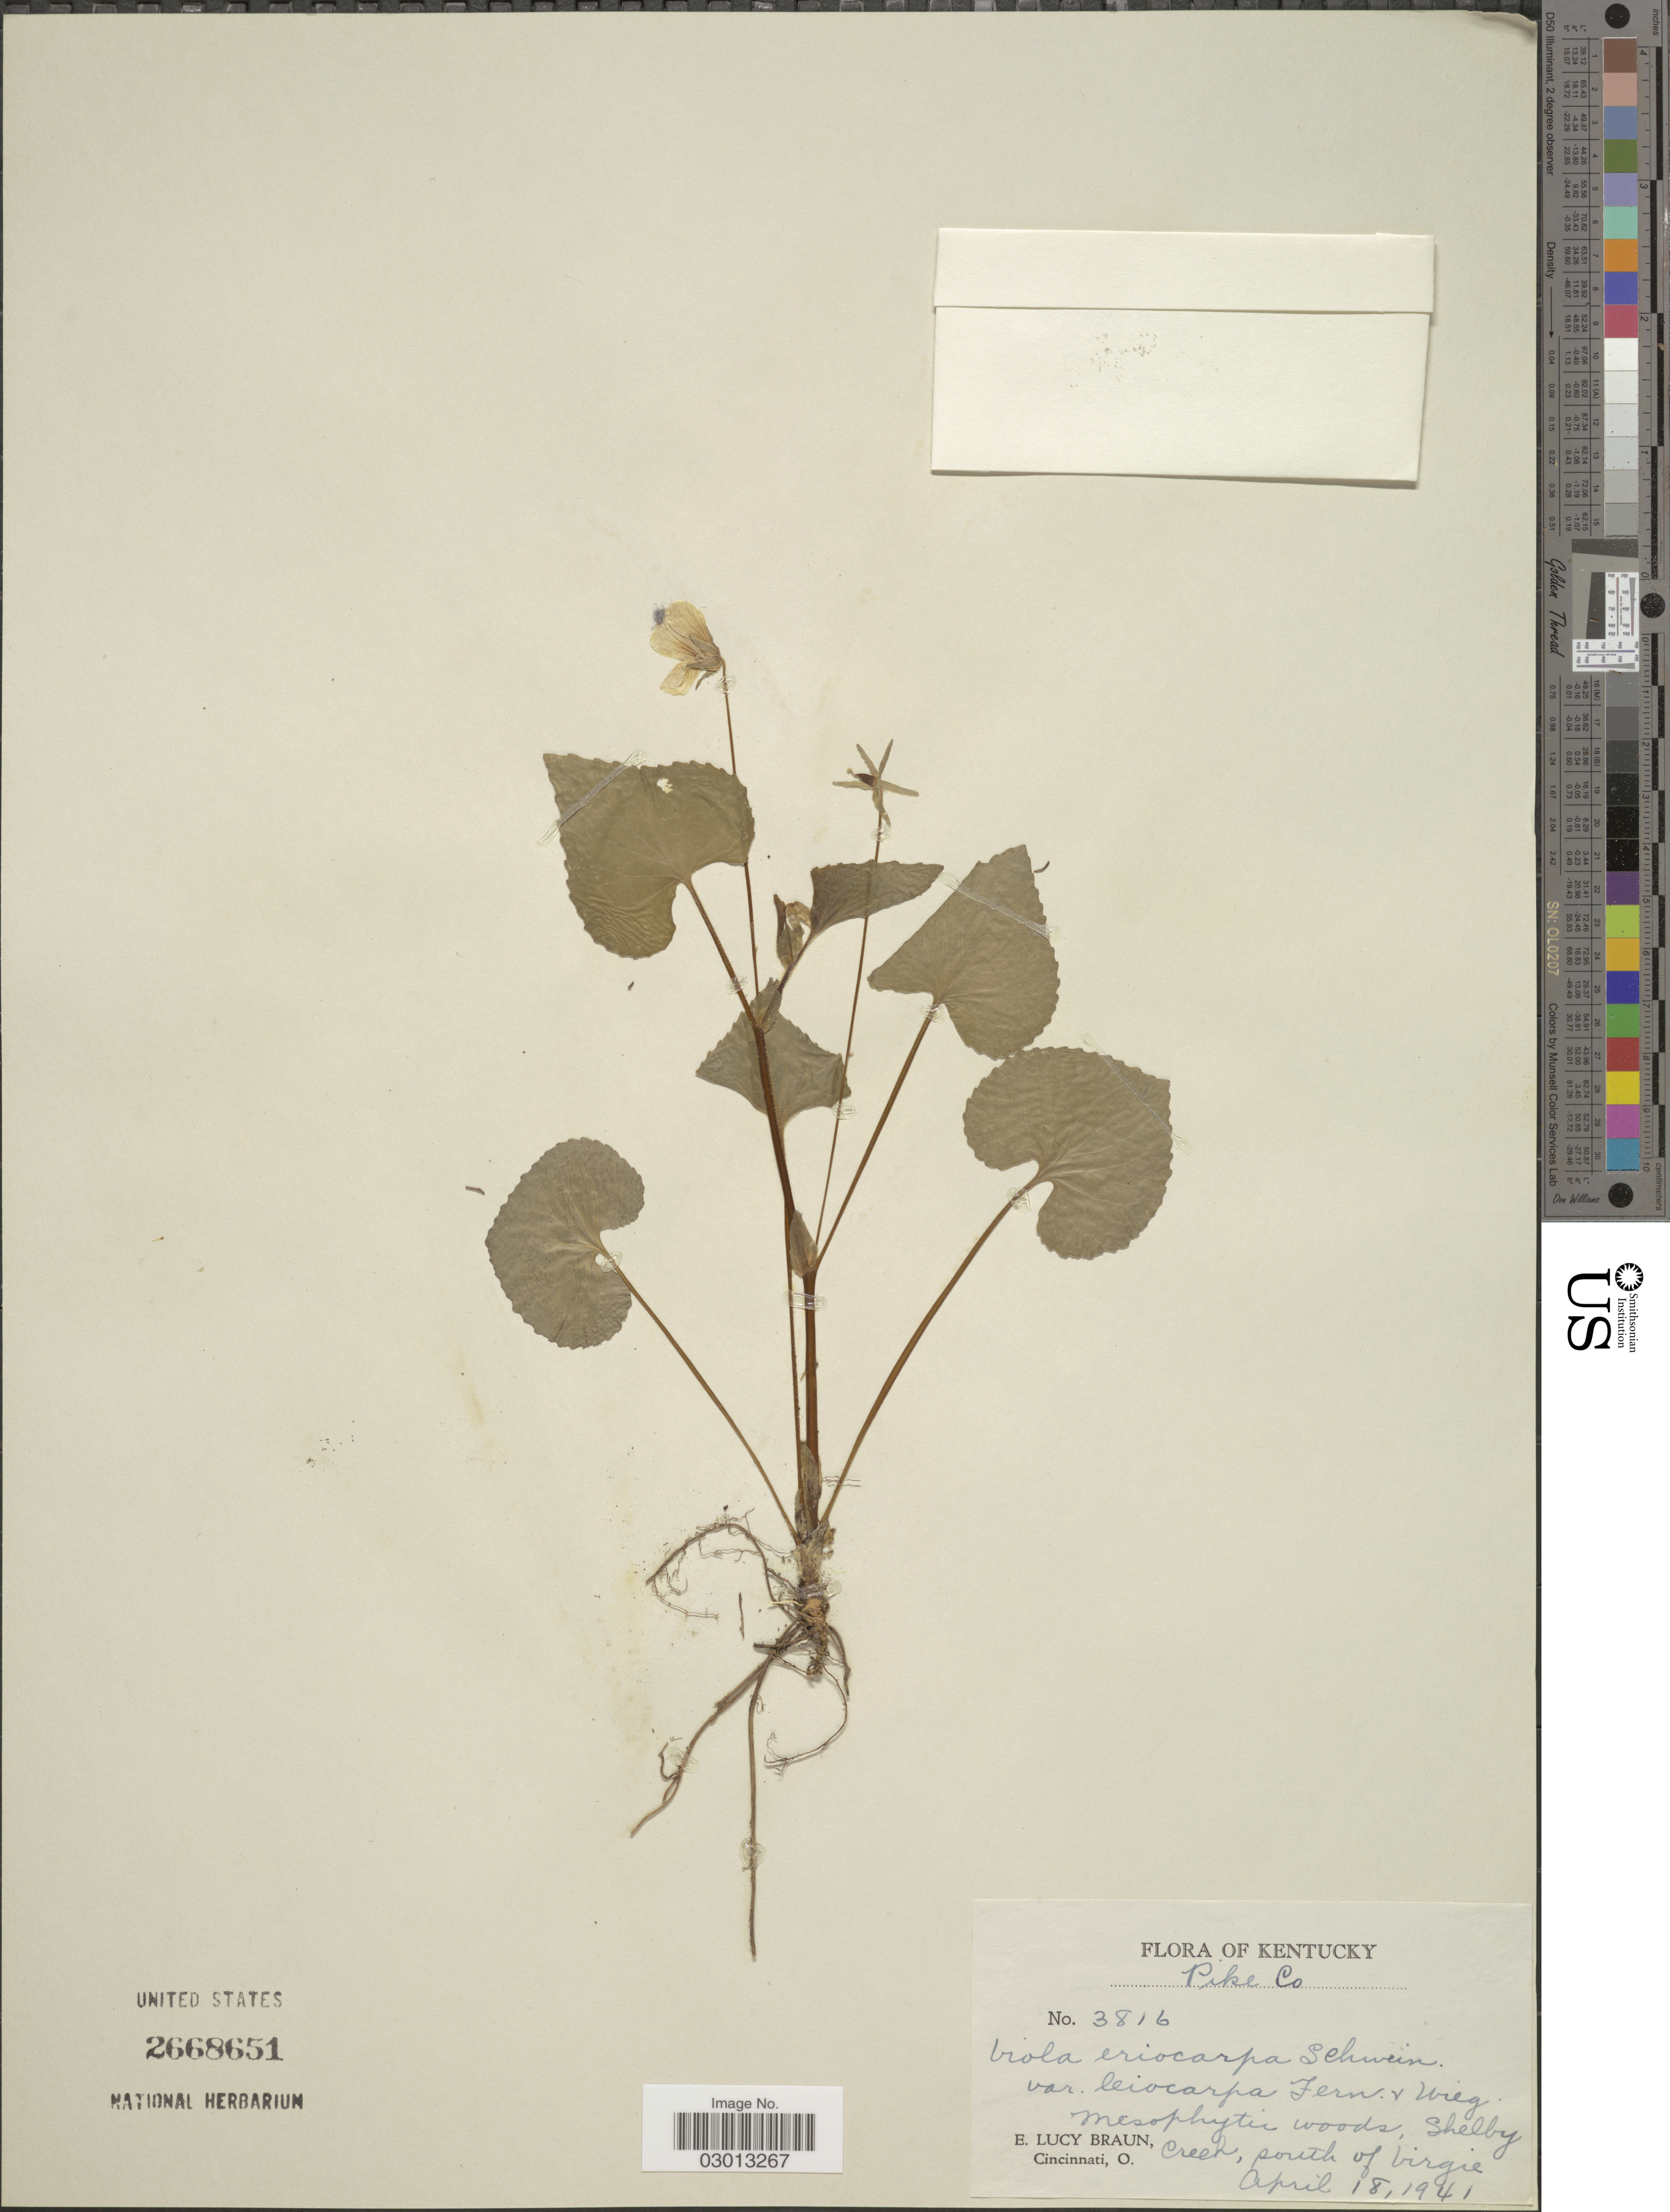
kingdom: Plantae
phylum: Tracheophyta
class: Magnoliopsida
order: Malpighiales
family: Violaceae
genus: Viola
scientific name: Viola pensylvanica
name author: Michx.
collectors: E. L. Braun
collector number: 3816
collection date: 1941-04-18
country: United States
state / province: Kentucky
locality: Pike Co. Shelby Creek, south of Virgie.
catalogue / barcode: US 2668651